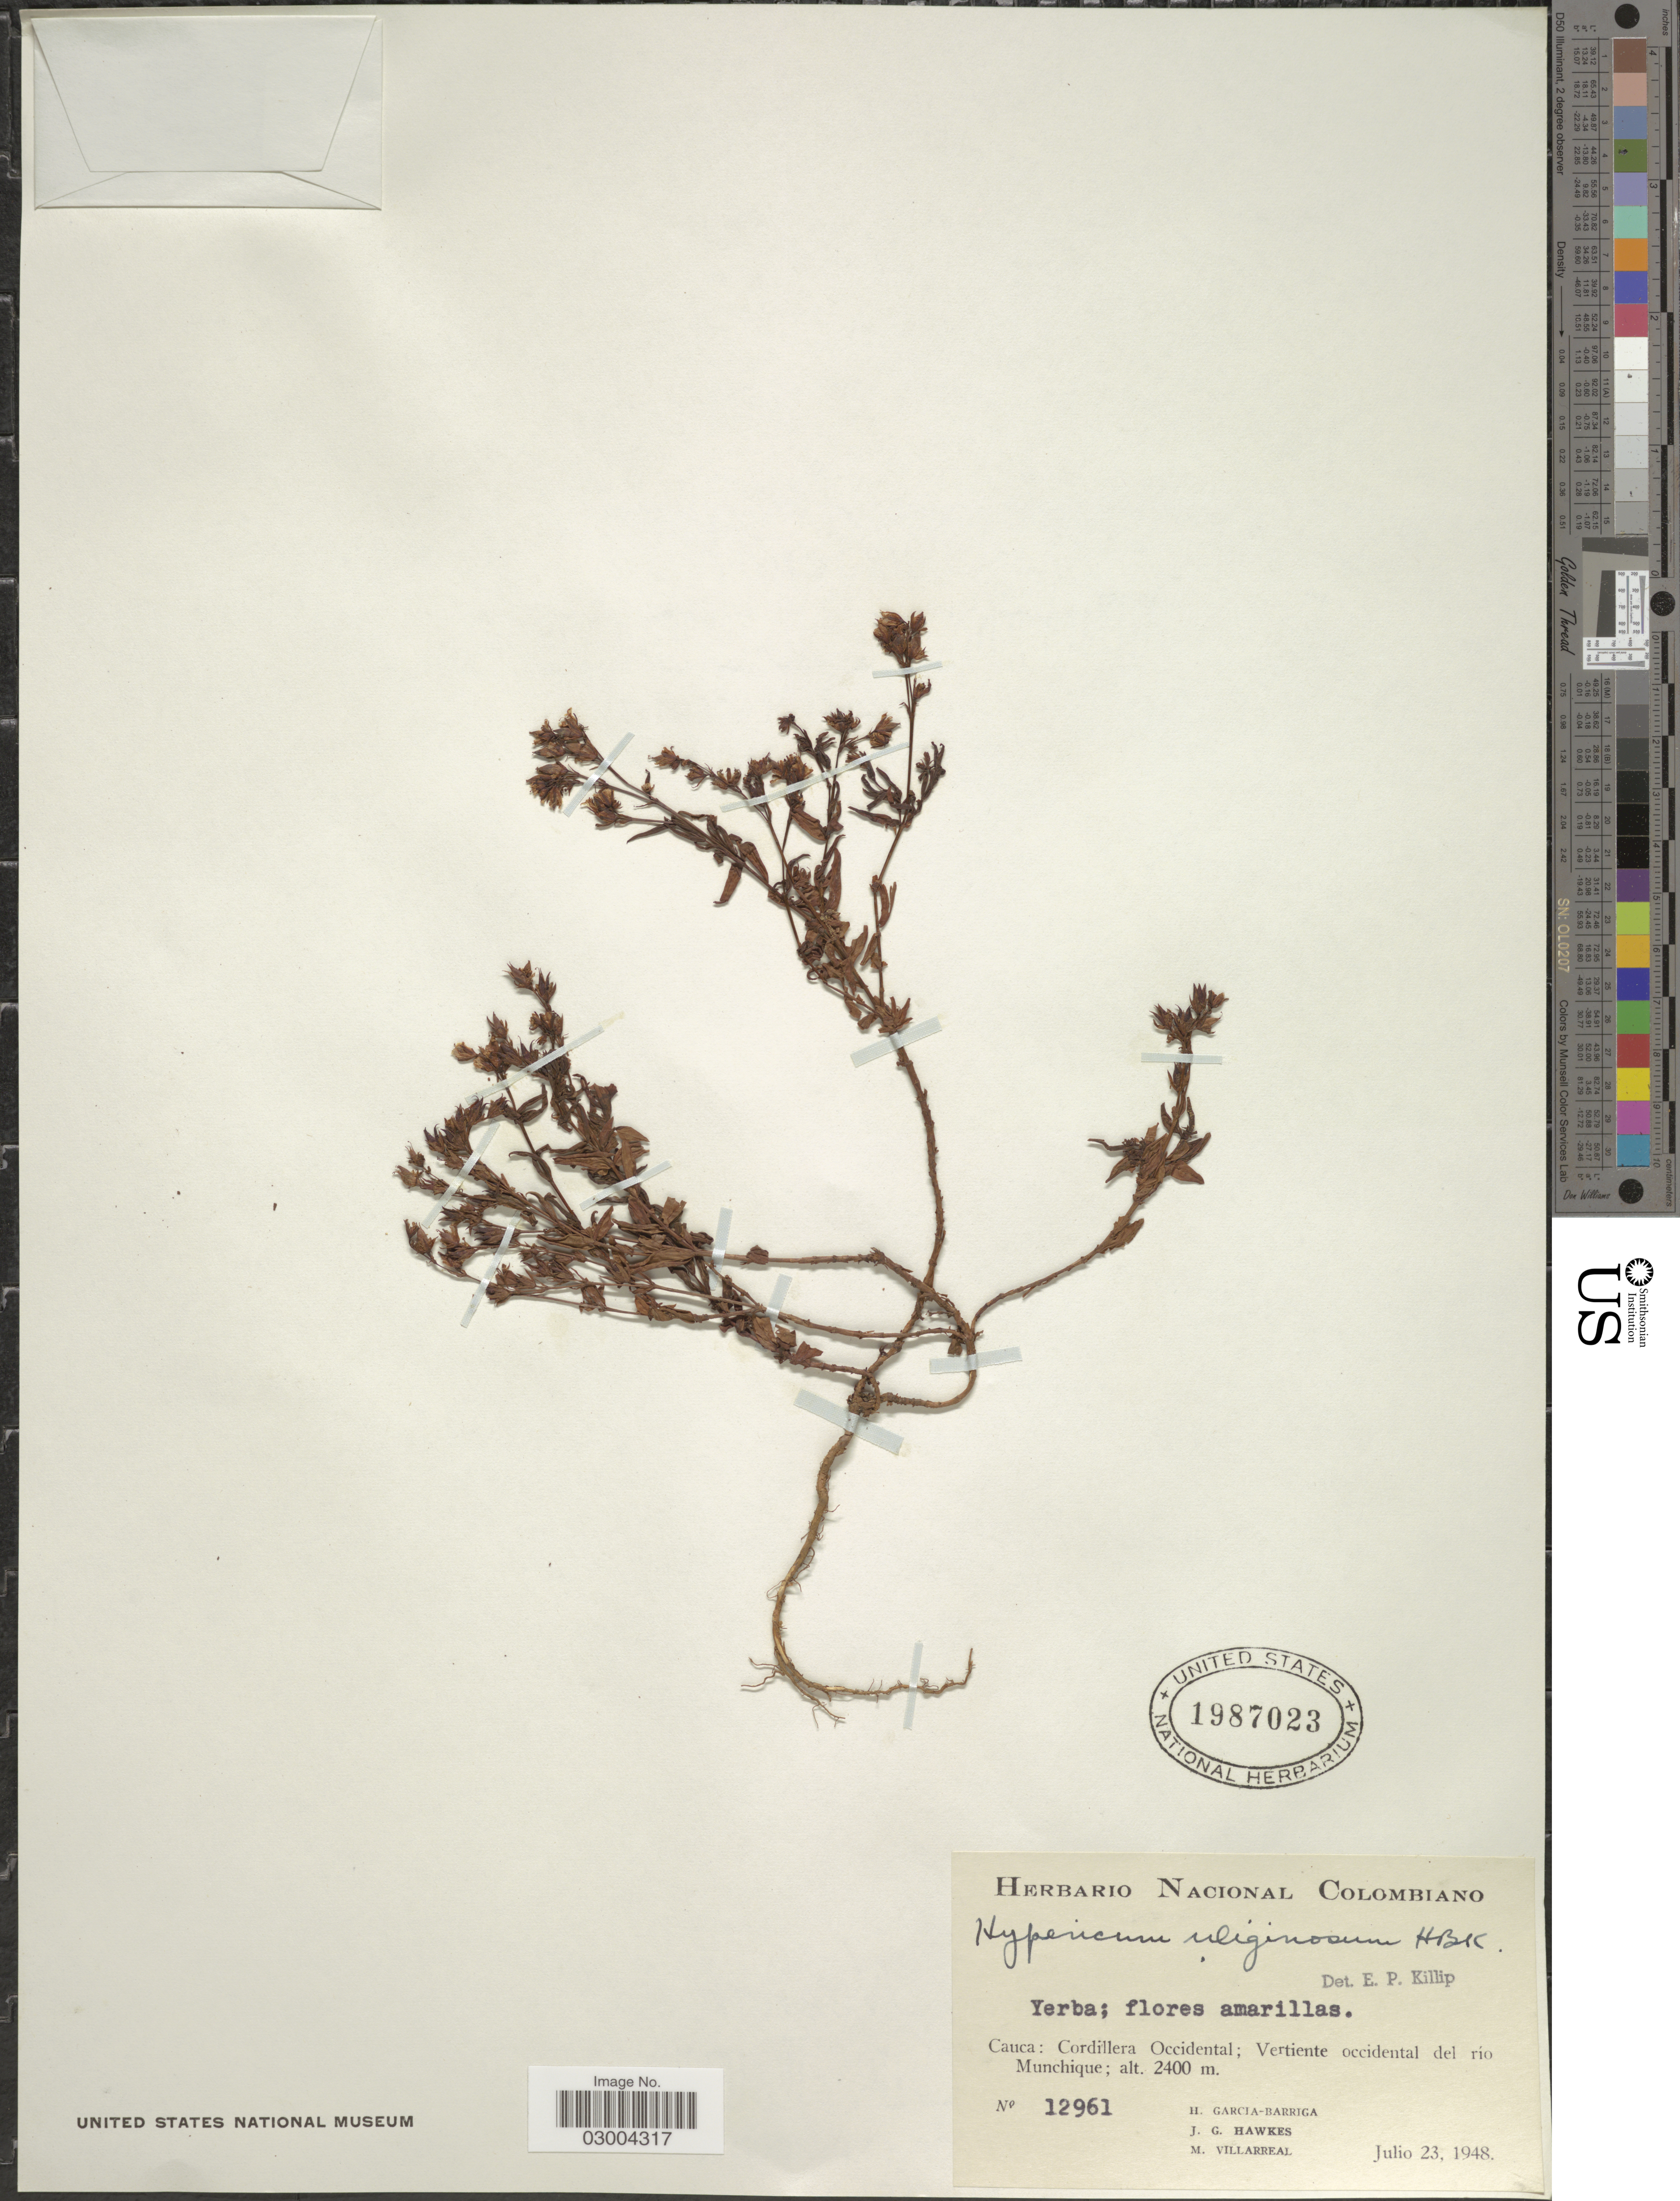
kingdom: Plantae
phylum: Tracheophyta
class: Magnoliopsida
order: Malpighiales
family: Hypericaceae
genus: Hypericum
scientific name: Hypericum thesiifolium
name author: Kunth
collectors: H. García Barriga, J. Hawkes & M. Villarreal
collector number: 12961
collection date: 1948-07-23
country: Colombia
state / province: Cauca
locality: Cauca: Cordillera Occidental; Vertiente occidental del río Munchique.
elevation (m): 2400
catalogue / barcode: US 1987023